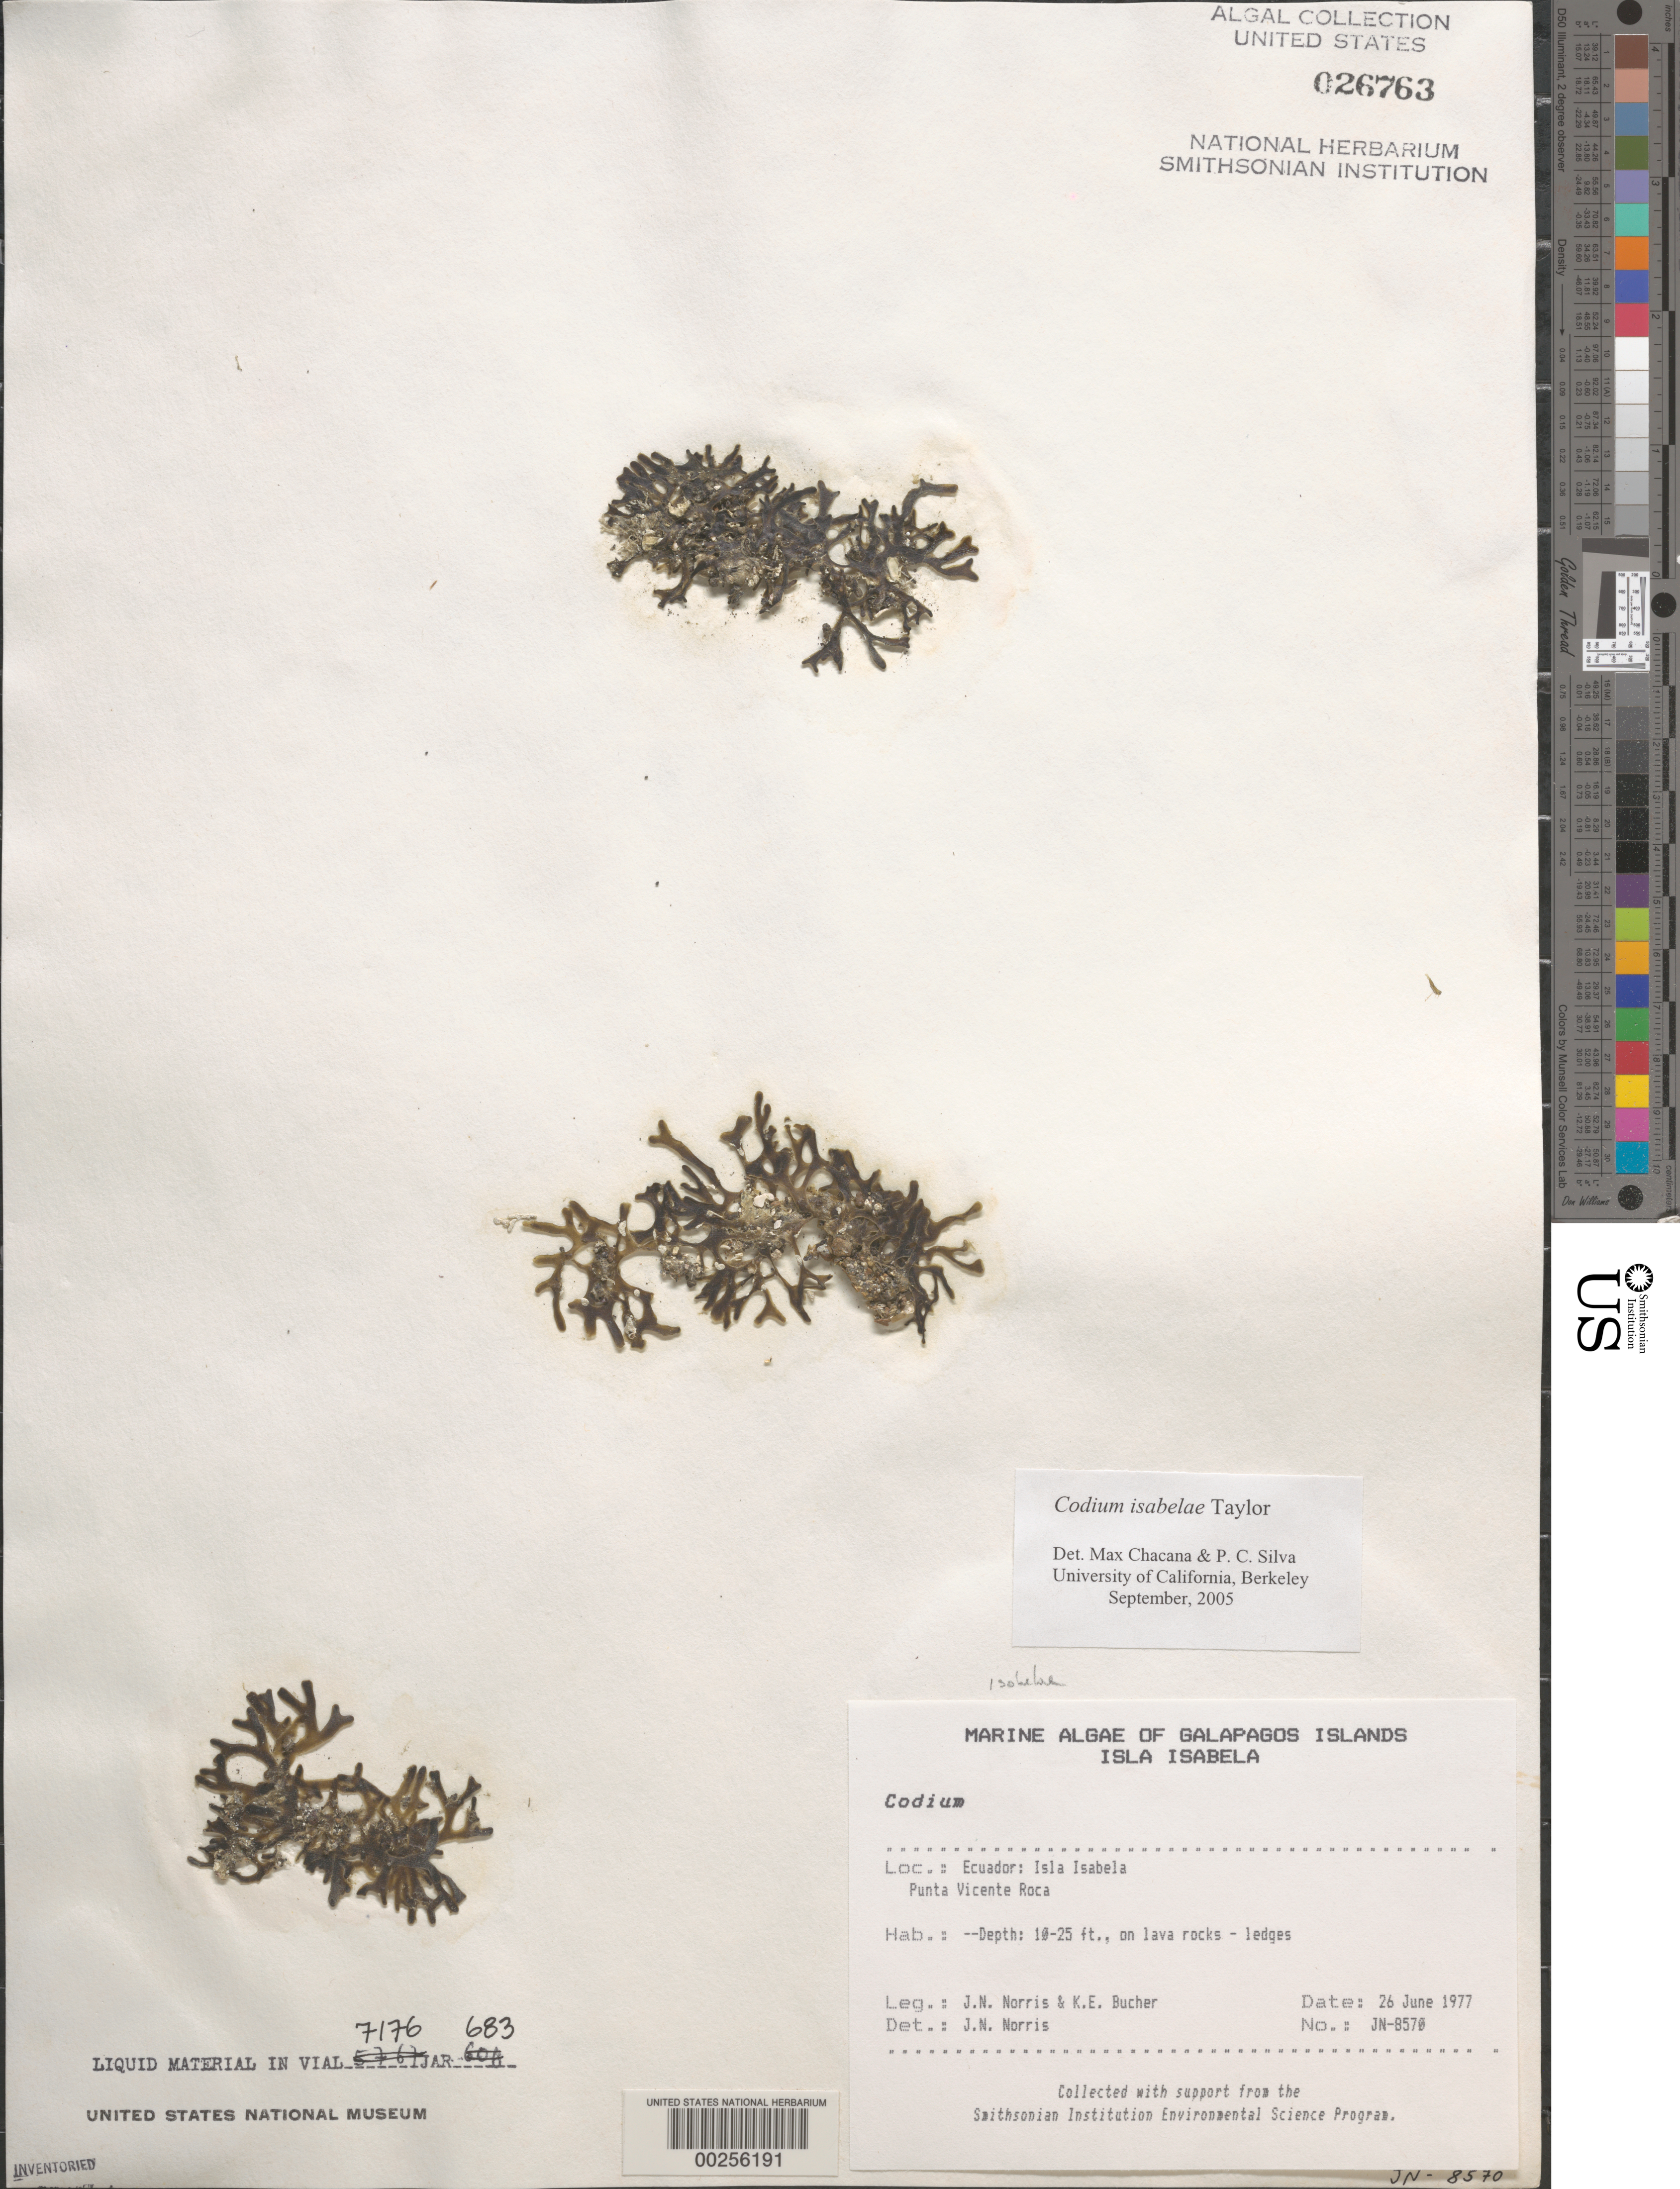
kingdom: Plantae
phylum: Chlorophyta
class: Ulvophyceae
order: Bryopsidales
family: Codiaceae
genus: Codium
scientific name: Codium isabelae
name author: W.R. Taylor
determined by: Chacana, M. E.; Silva, P. C.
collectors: J. N. Norris & K. E. Bucher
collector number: JN-8570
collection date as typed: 26 Jun 1977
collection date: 1977-06-26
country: Ecuador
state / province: Colón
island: Isabela [Albemarle]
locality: Punta Vicente Roca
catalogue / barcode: US 26763